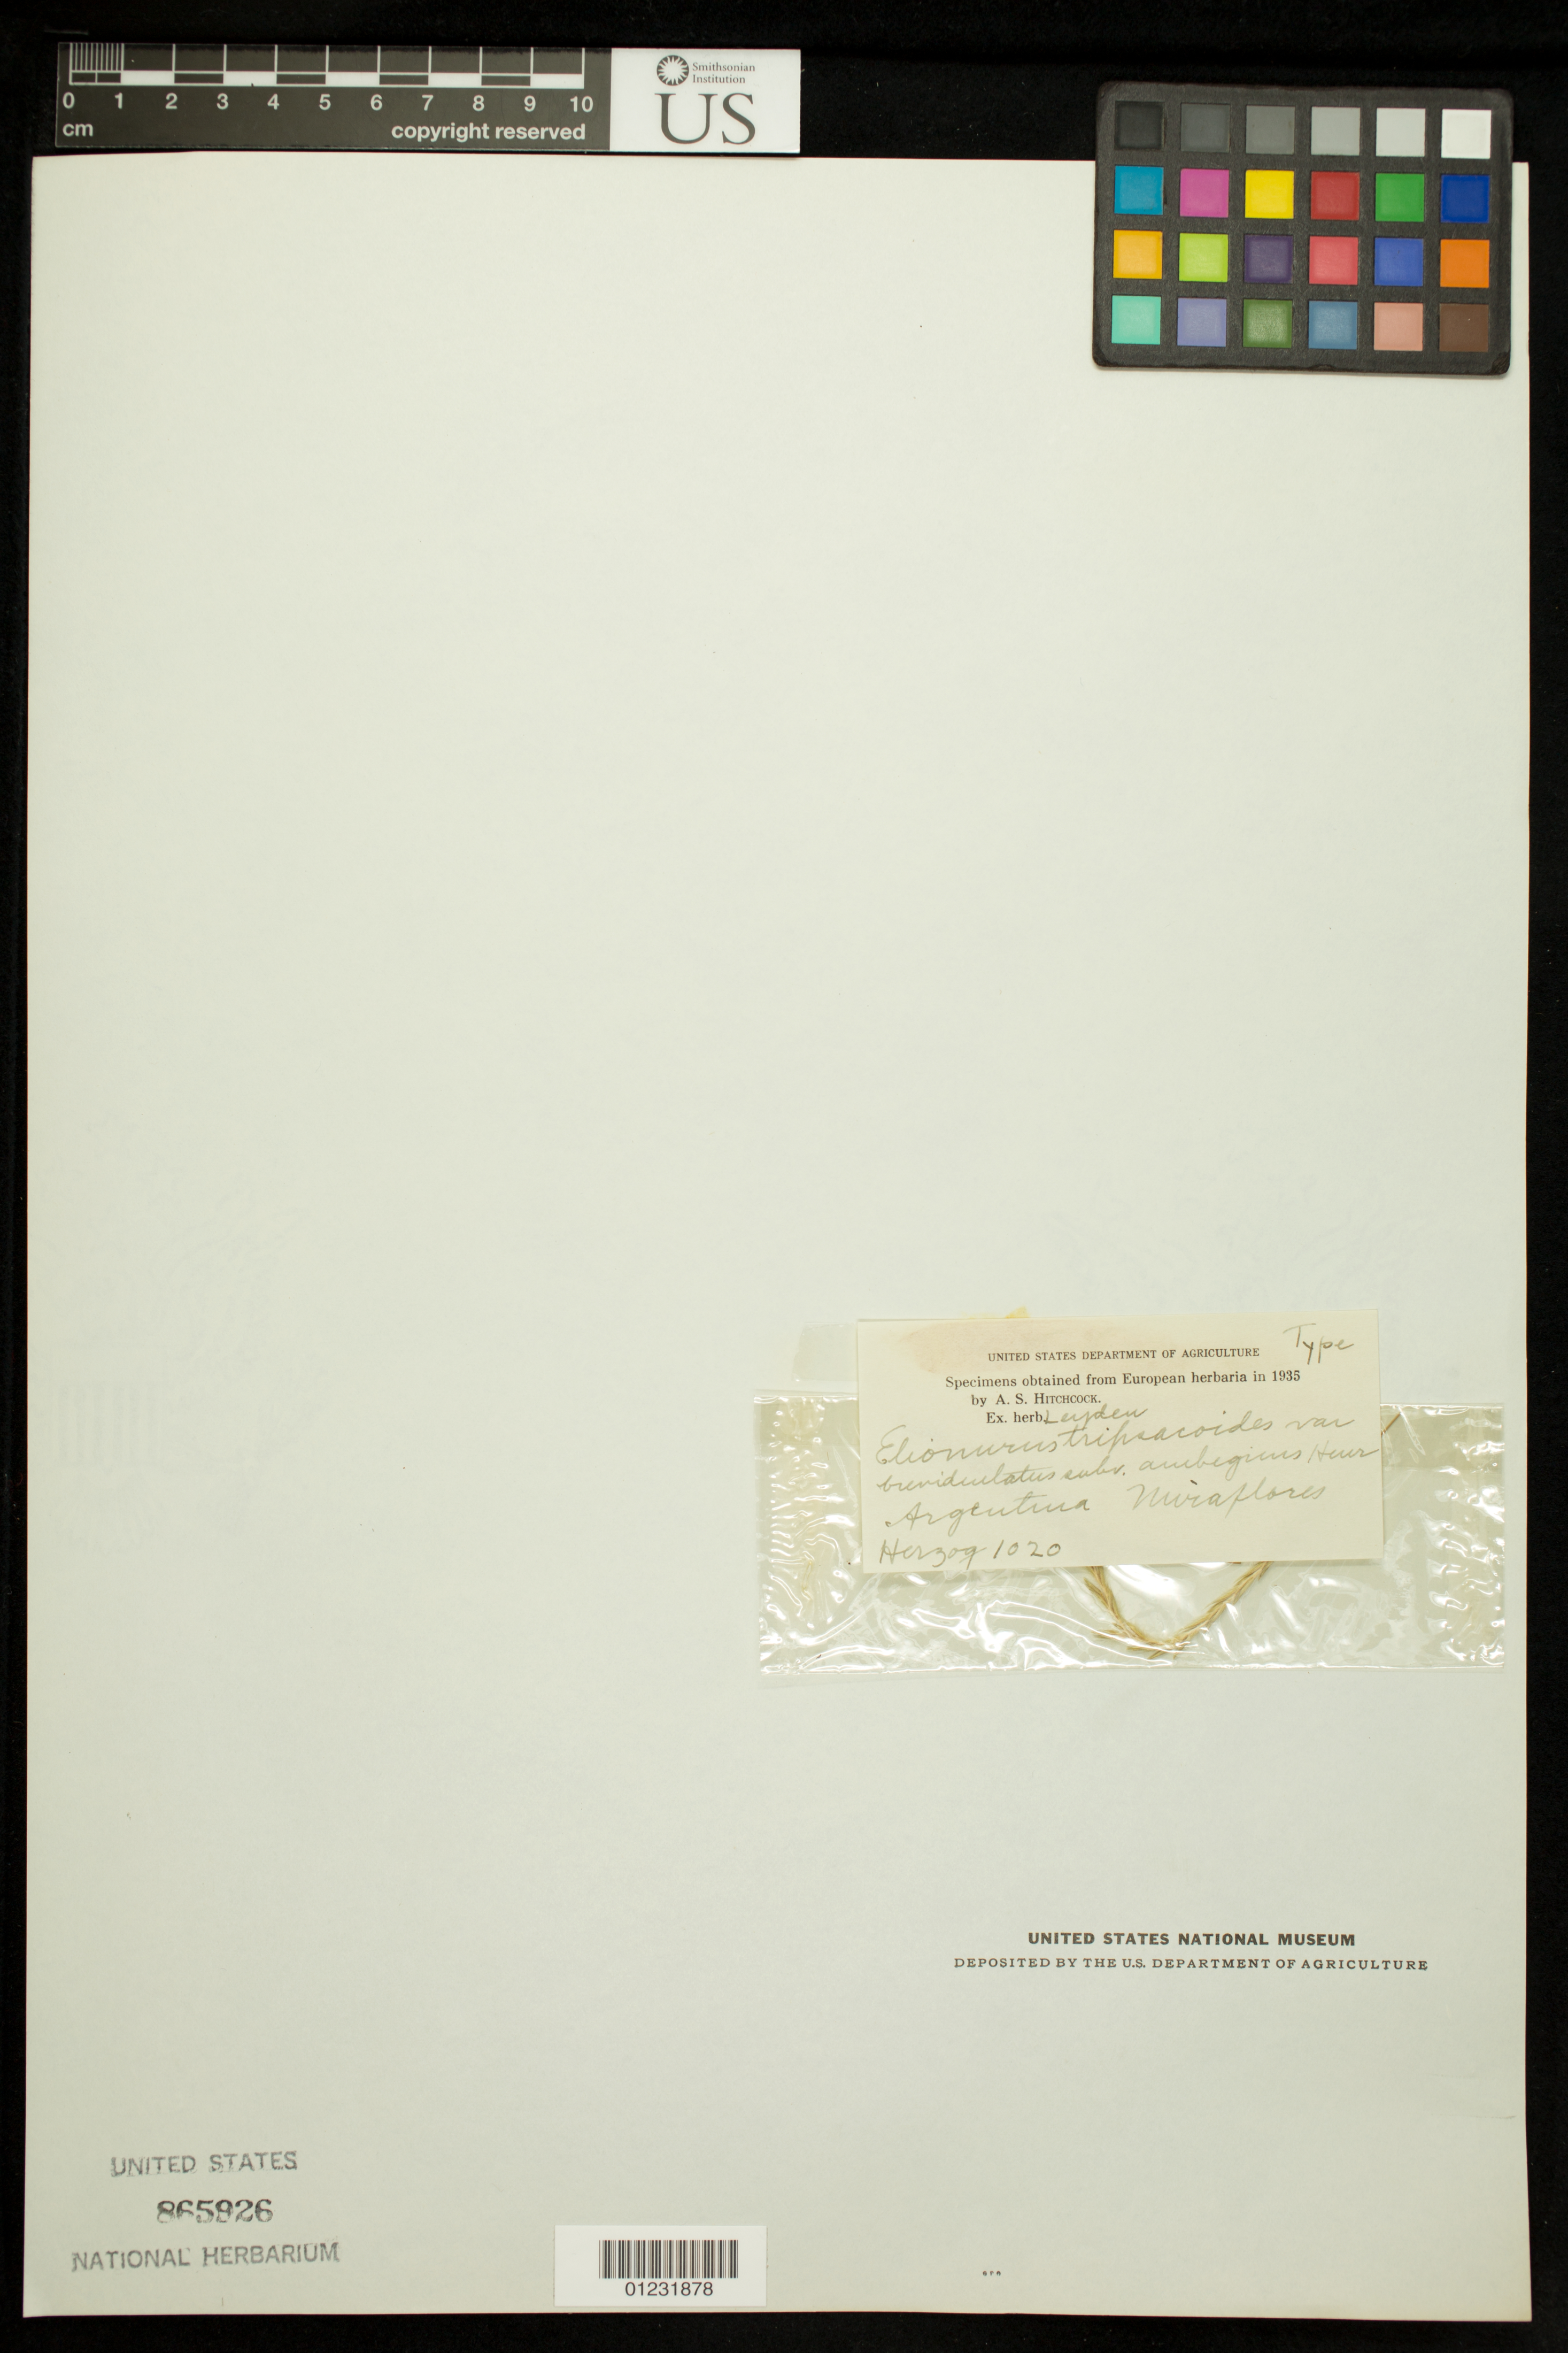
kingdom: Plantae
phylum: Tracheophyta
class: Liliopsida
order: Poales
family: Poaceae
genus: Elionurus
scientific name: Elionurus tripsacoides subvar. ambiguus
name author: Henr.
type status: Isotype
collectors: T. K. J. Herzog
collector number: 1020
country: Argentina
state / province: Chaco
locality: Miraflores.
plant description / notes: Fragmentary material of type specimen ex herb. Leiden.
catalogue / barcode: US 865926